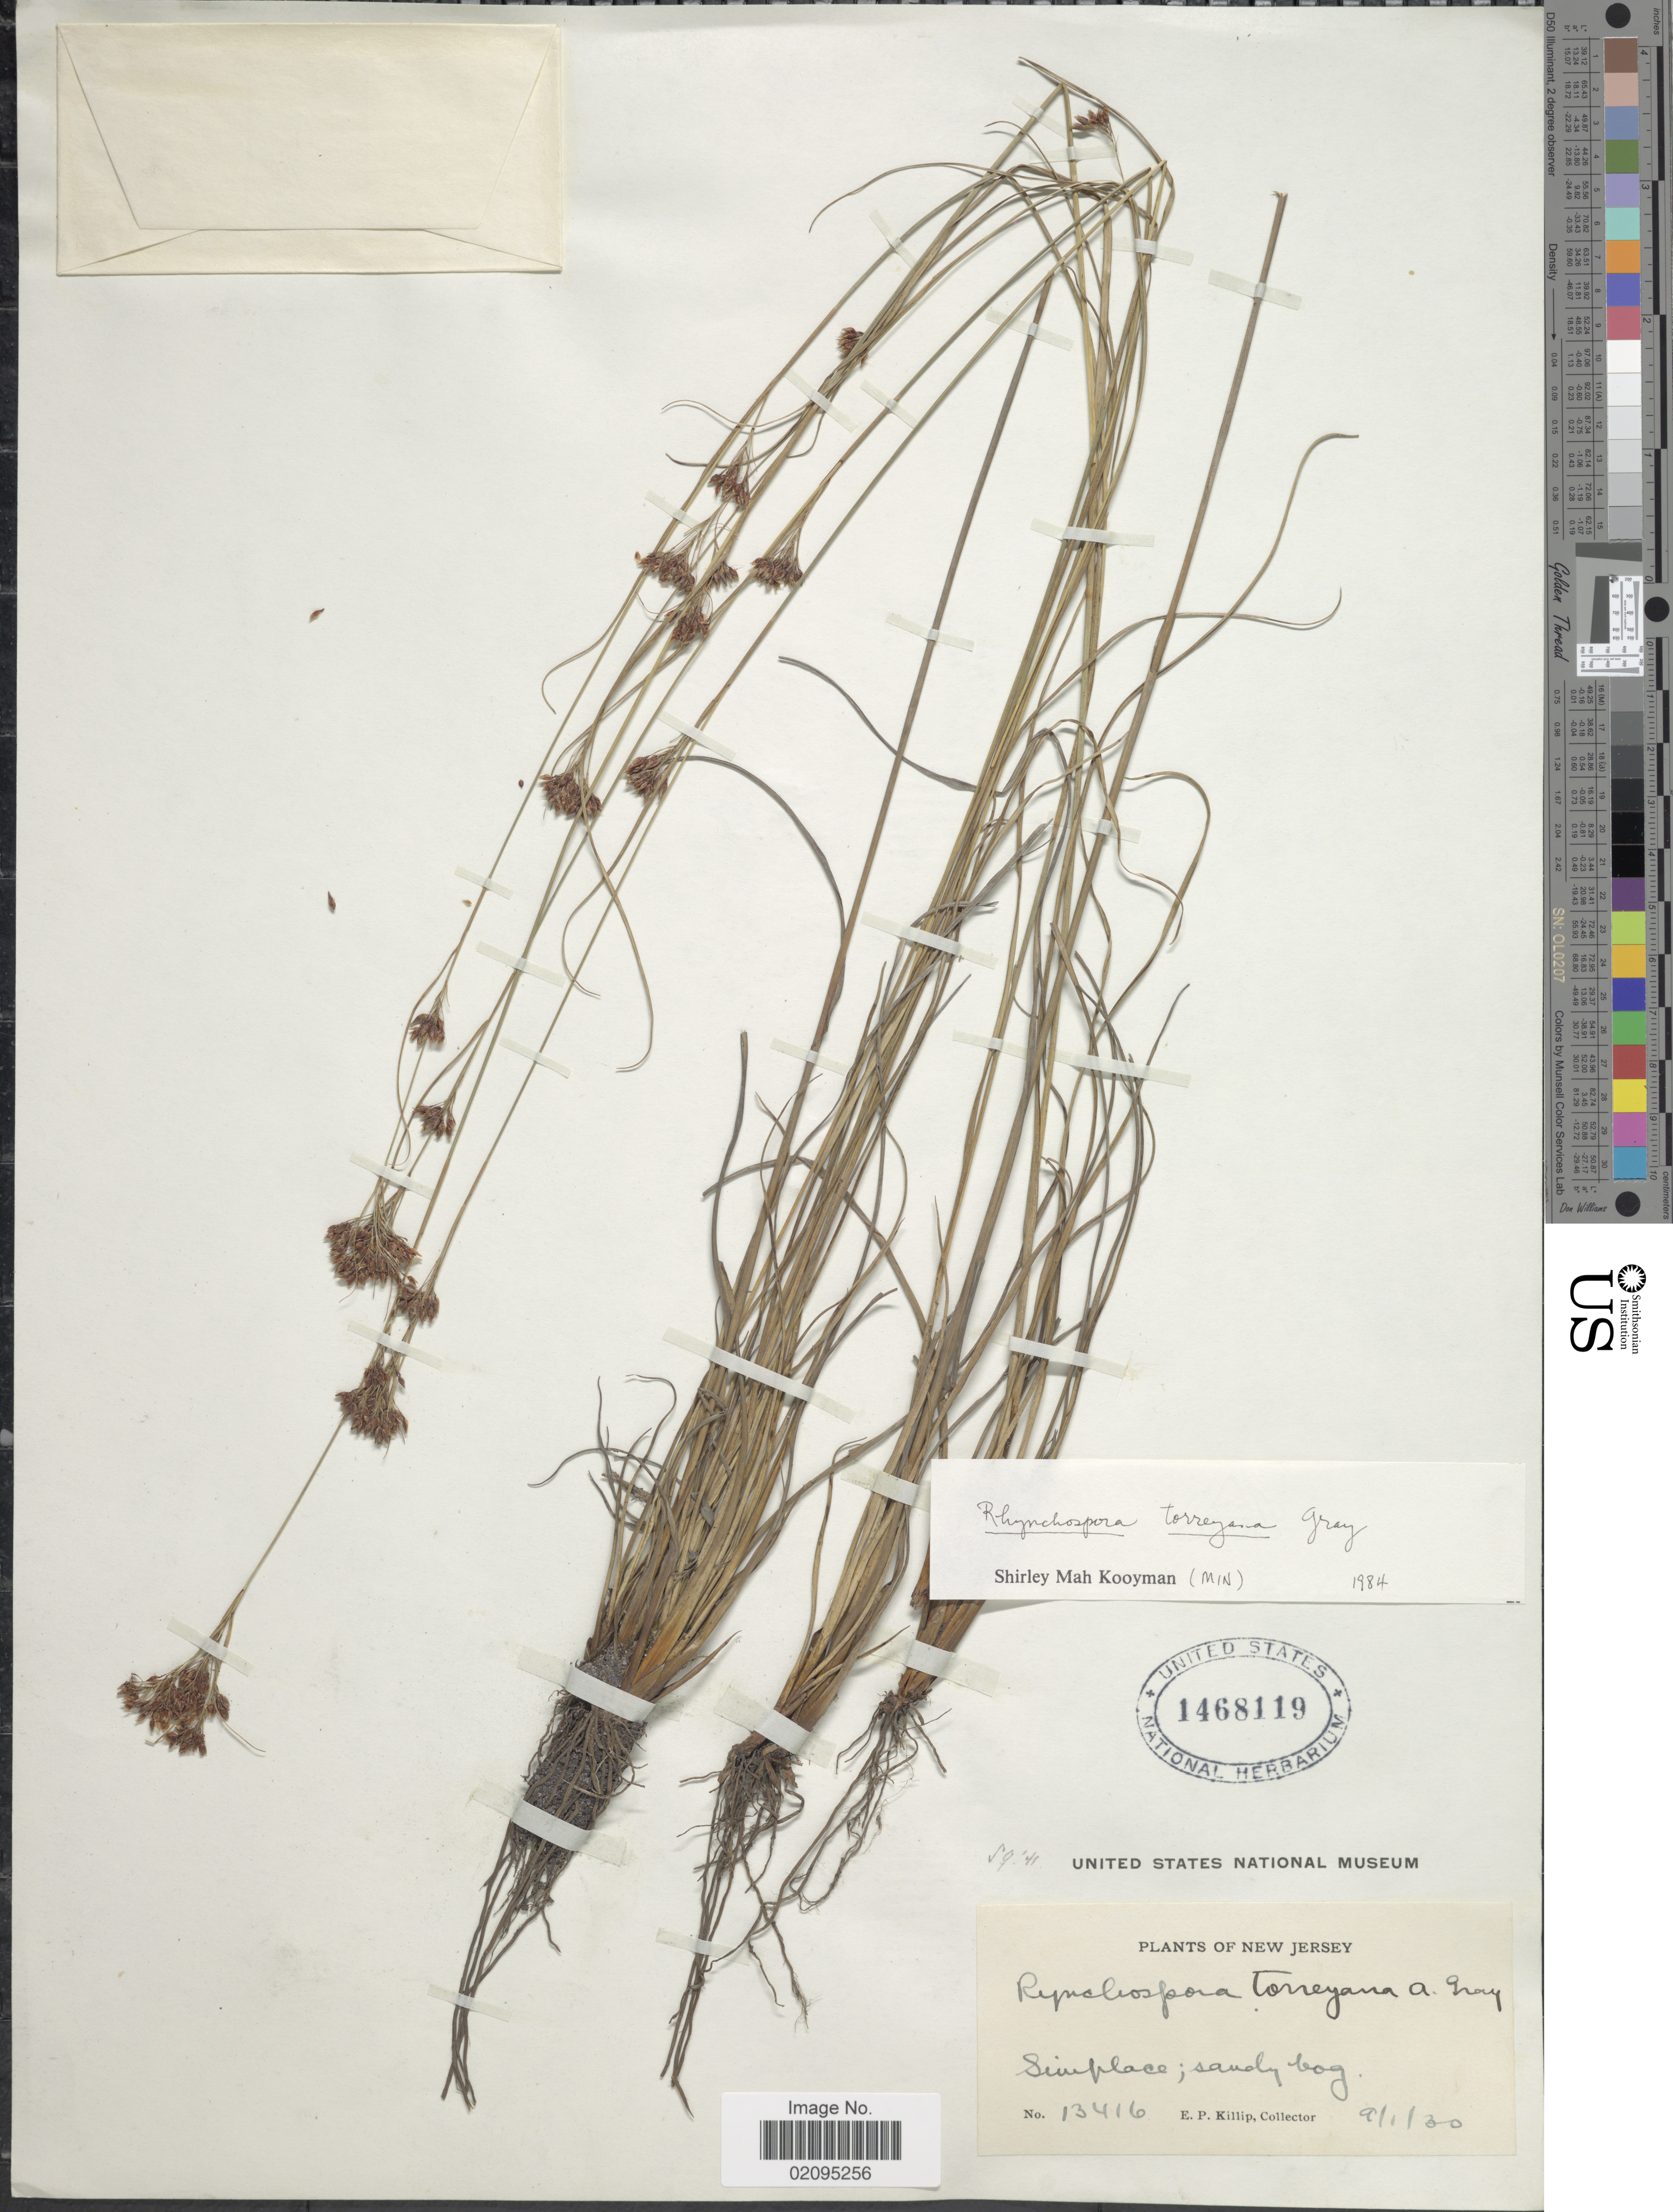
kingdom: Plantae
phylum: Tracheophyta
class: Liliopsida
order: Poales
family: Cyperaceae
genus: Rhynchospora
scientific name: Rhynchospora torreyana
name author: A. Gray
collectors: E. P. Killip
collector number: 13416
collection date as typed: Transcribed d/m/y: 1/9/30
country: United States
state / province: New Jersey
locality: Simplace, sandy bog.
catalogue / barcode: US 1468119